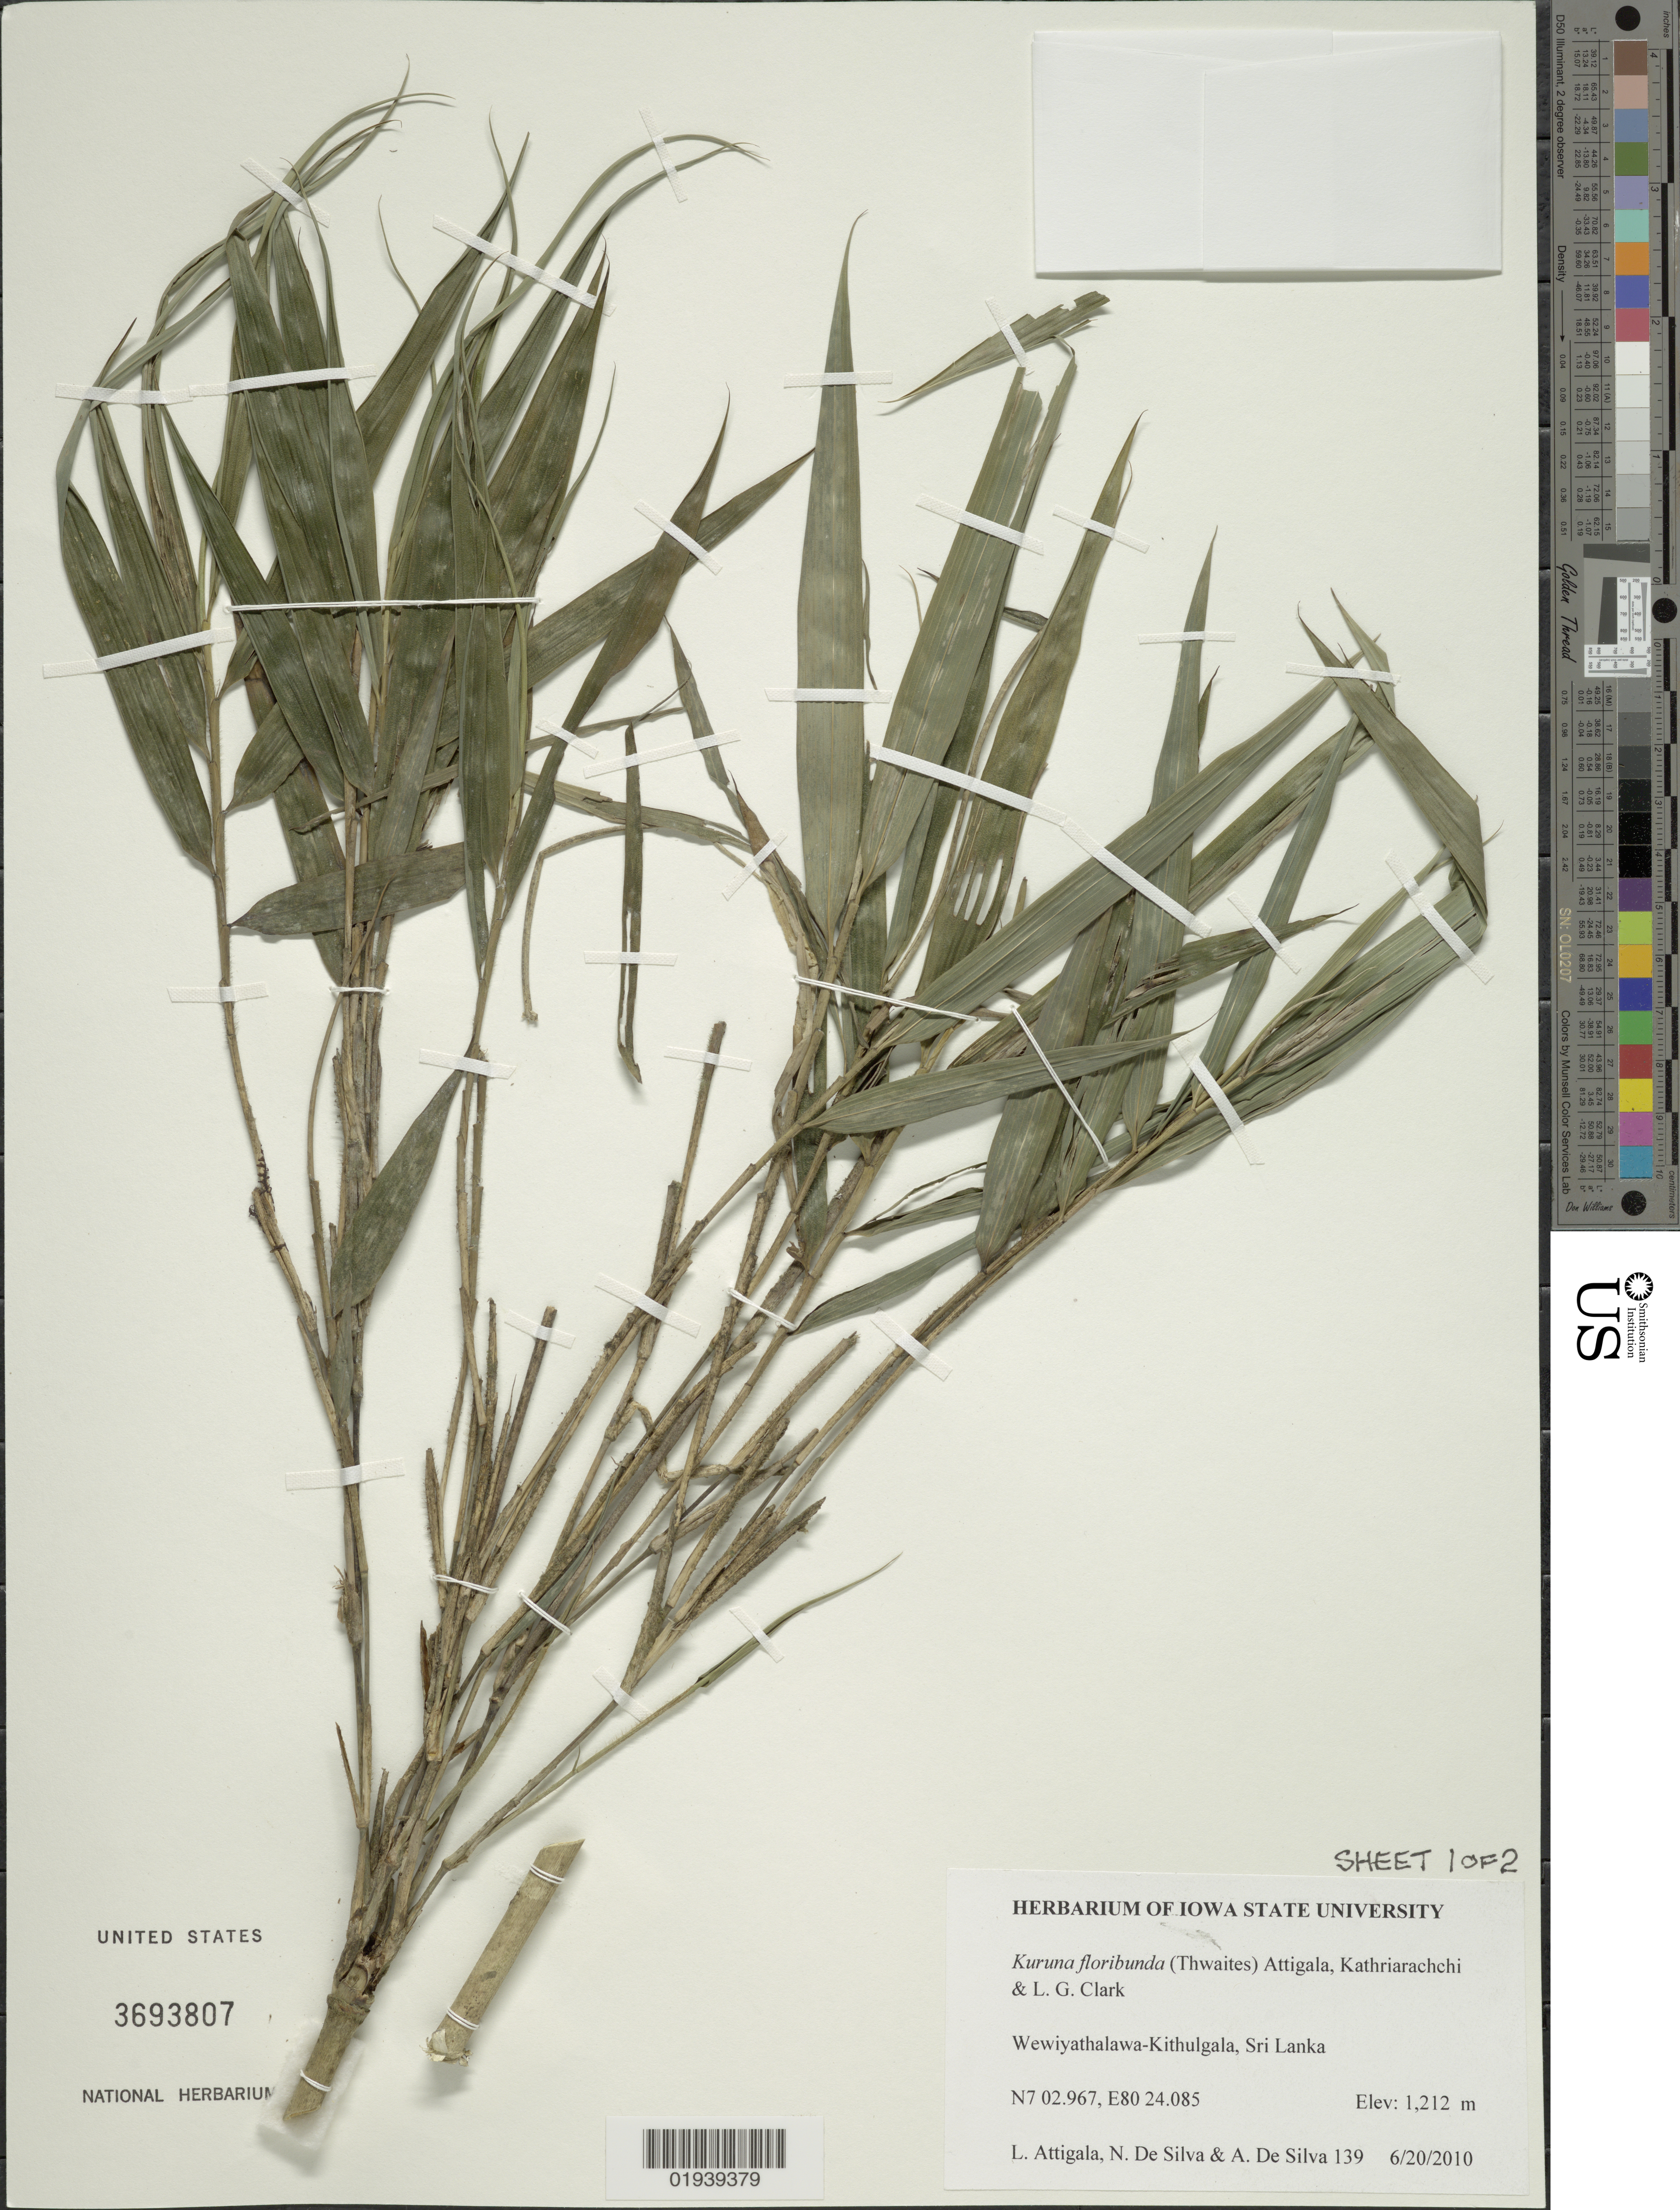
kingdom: Plantae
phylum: Tracheophyta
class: Liliopsida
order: Poales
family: Poaceae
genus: Kuruna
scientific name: Kuruna floribunda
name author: (Thwaites) Attigala et al.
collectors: L. Attigala, A. De Silva & N. De Silva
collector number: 139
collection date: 2010-06-20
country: Sri Lanka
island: Sri Lanka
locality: Wewiyathalawa-Kithulgala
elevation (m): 1212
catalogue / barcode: US 3693807